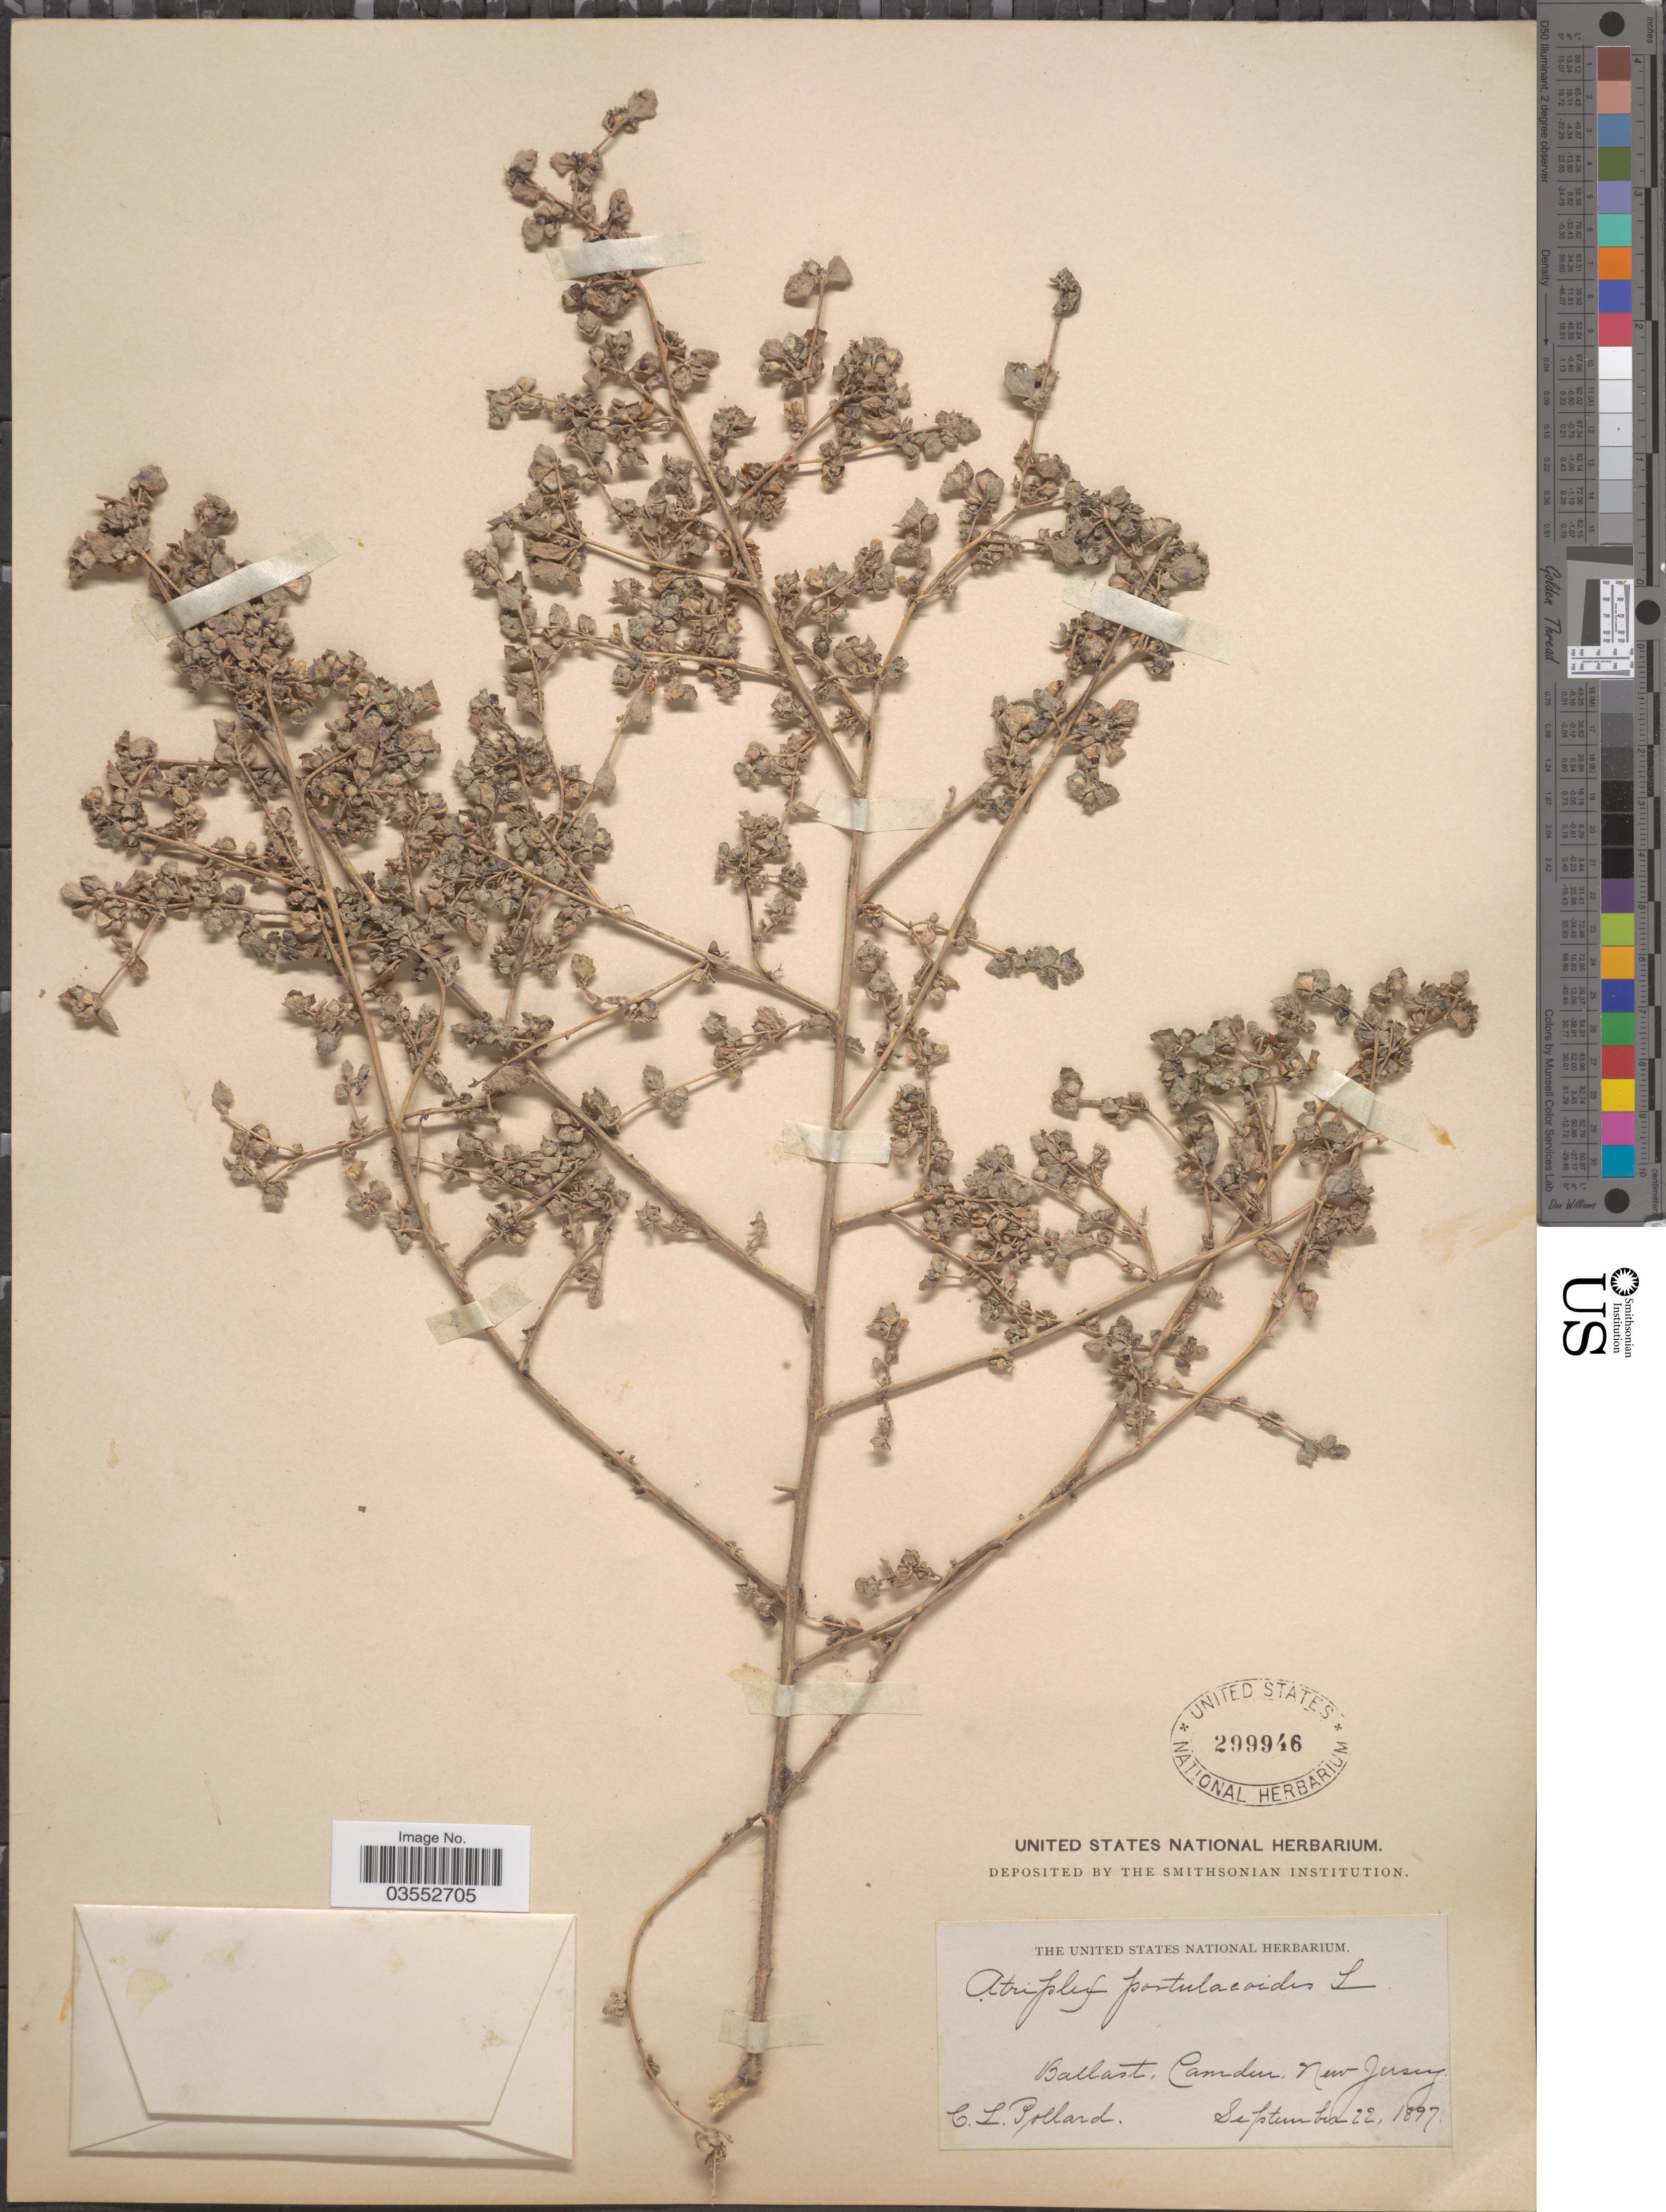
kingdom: Plantae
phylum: Tracheophyta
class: Magnoliopsida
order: Caryophyllales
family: Amaranthaceae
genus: Atriplex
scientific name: Atriplex rosea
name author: L.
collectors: C. L. Pollard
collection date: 1897-09-22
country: United States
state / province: New Jersey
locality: Ballast, Camden.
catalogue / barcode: US 299946